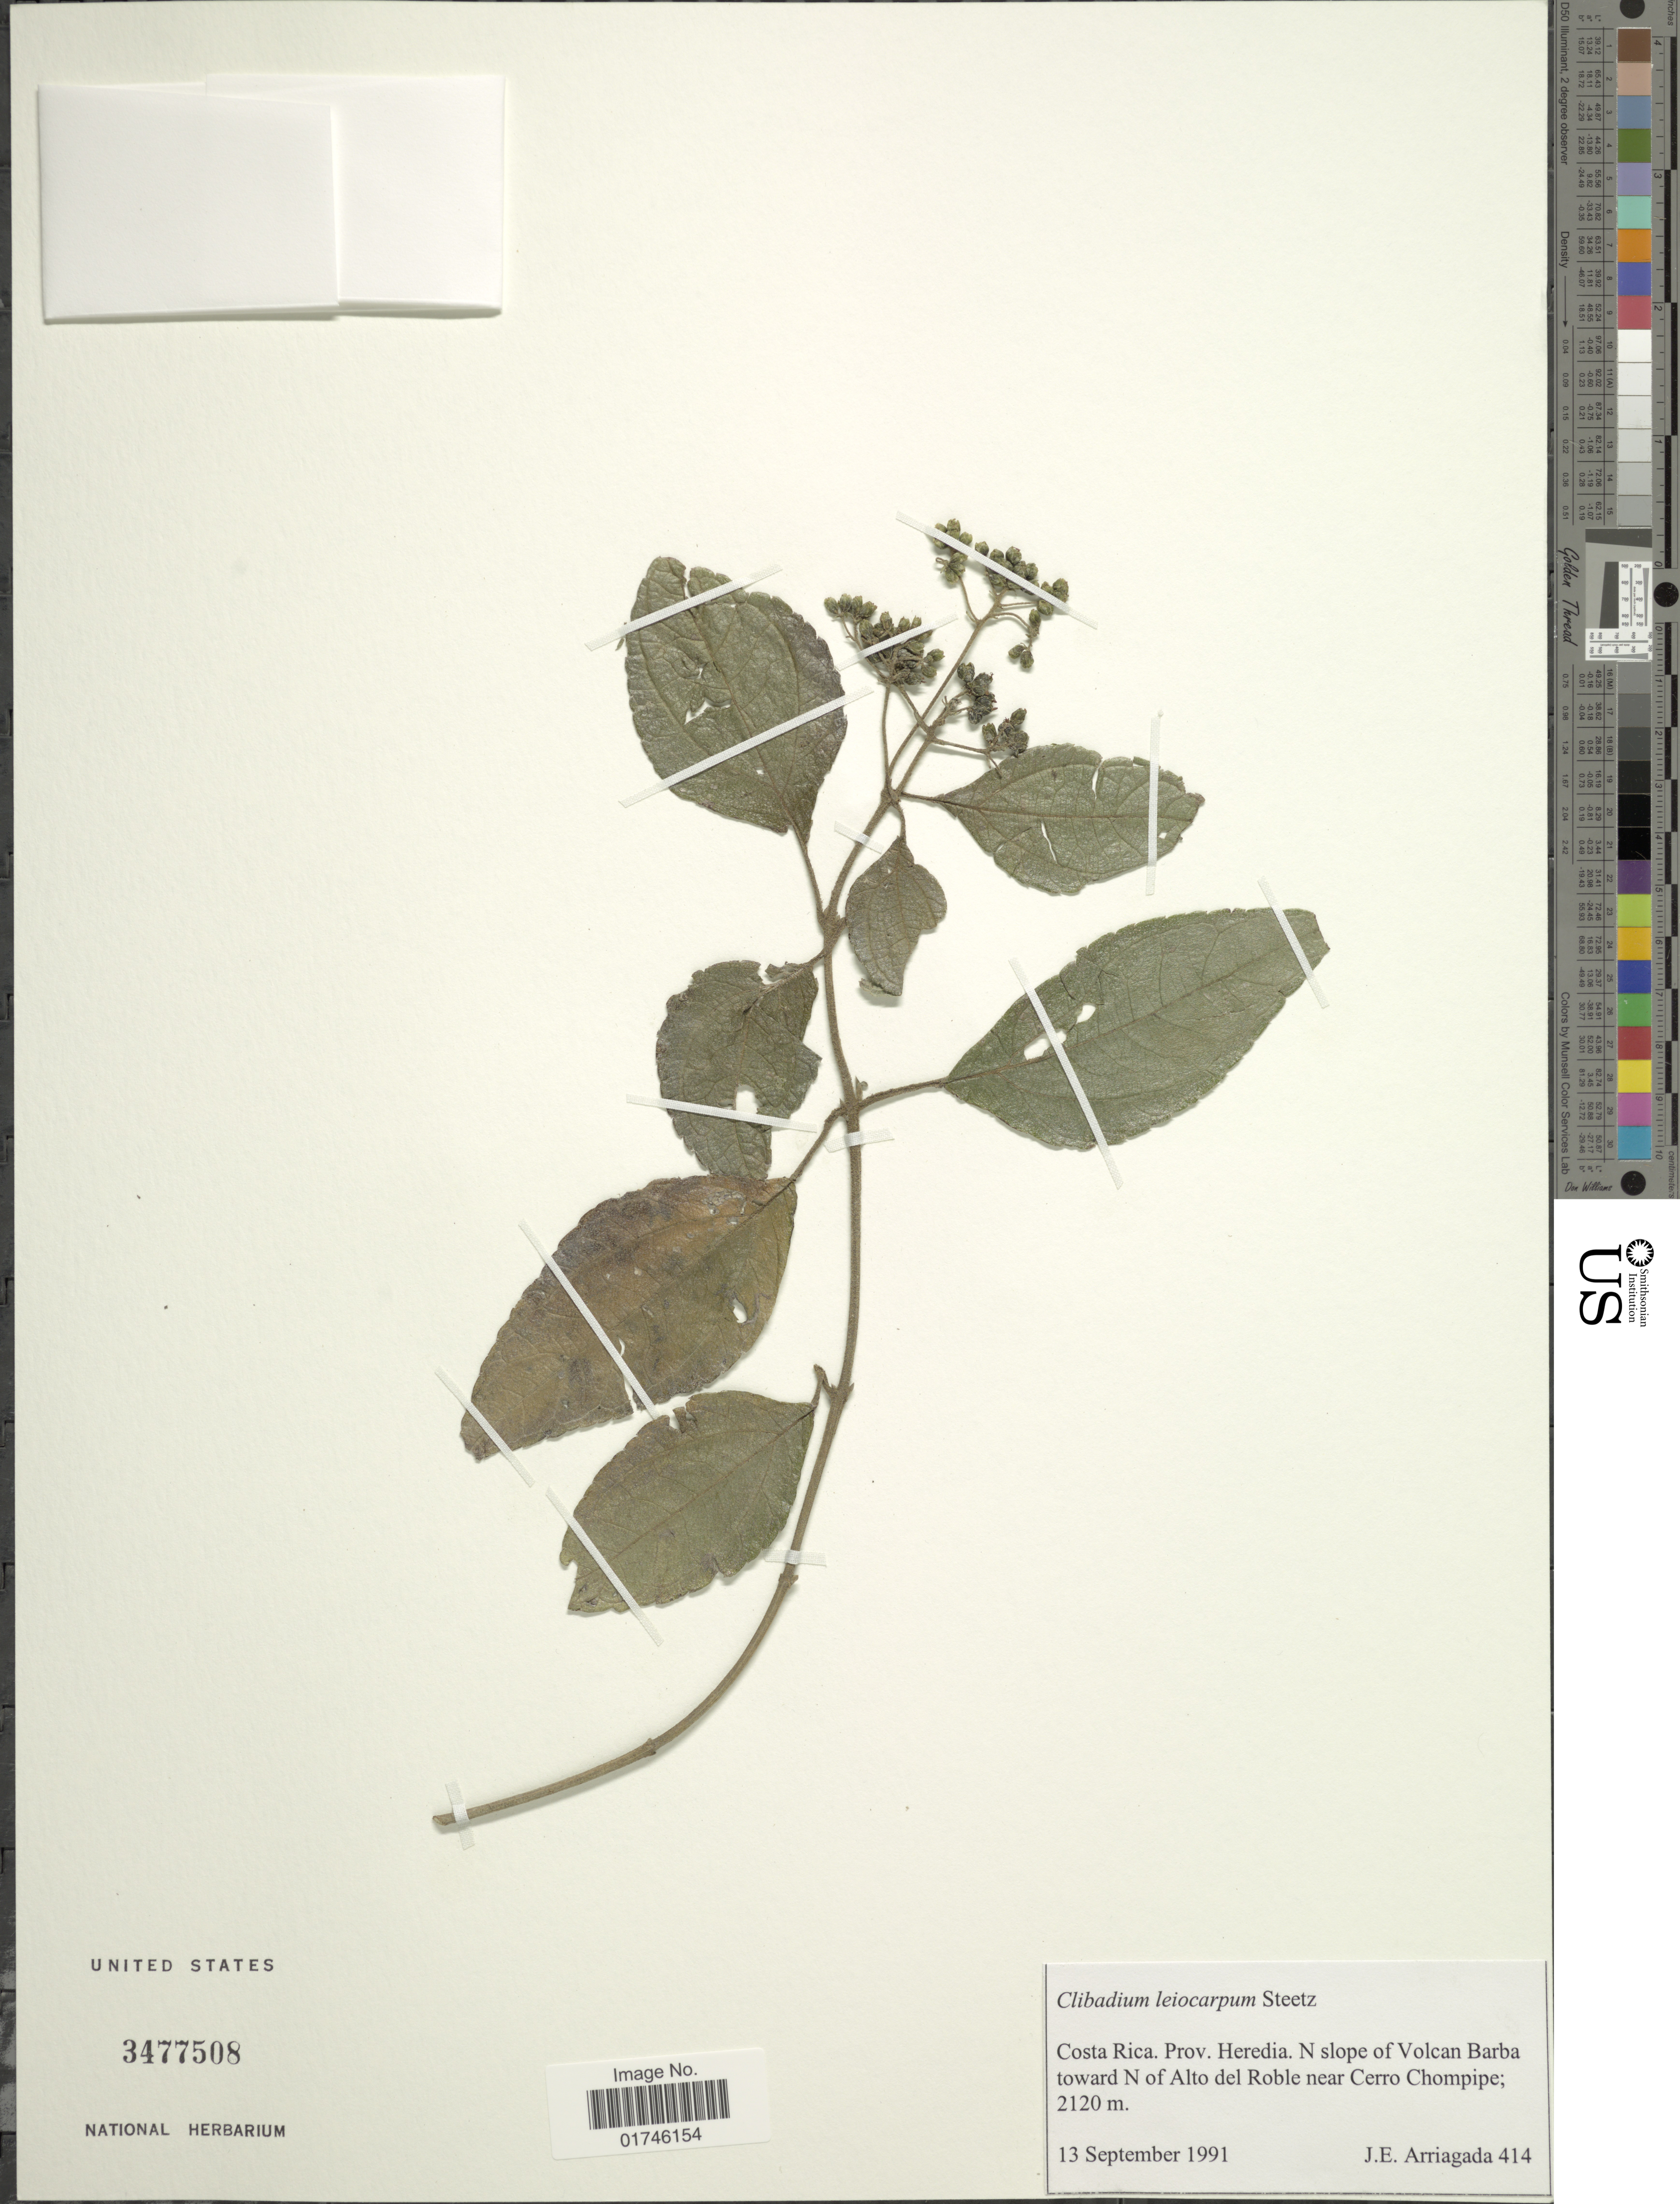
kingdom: Plantae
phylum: Tracheophyta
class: Magnoliopsida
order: Asterales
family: Asteraceae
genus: Clibadium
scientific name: Clibadium leiocarpum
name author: Steetz in Seem.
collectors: J. Arriagada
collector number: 414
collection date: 1991-09-13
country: Costa Rica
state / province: Heredia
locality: Costa Rica. Prov. Heredia. N slope of Volcan Barba toward n of Alto del Roble near Cerro Chompipe.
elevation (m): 2120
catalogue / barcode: US 3477508